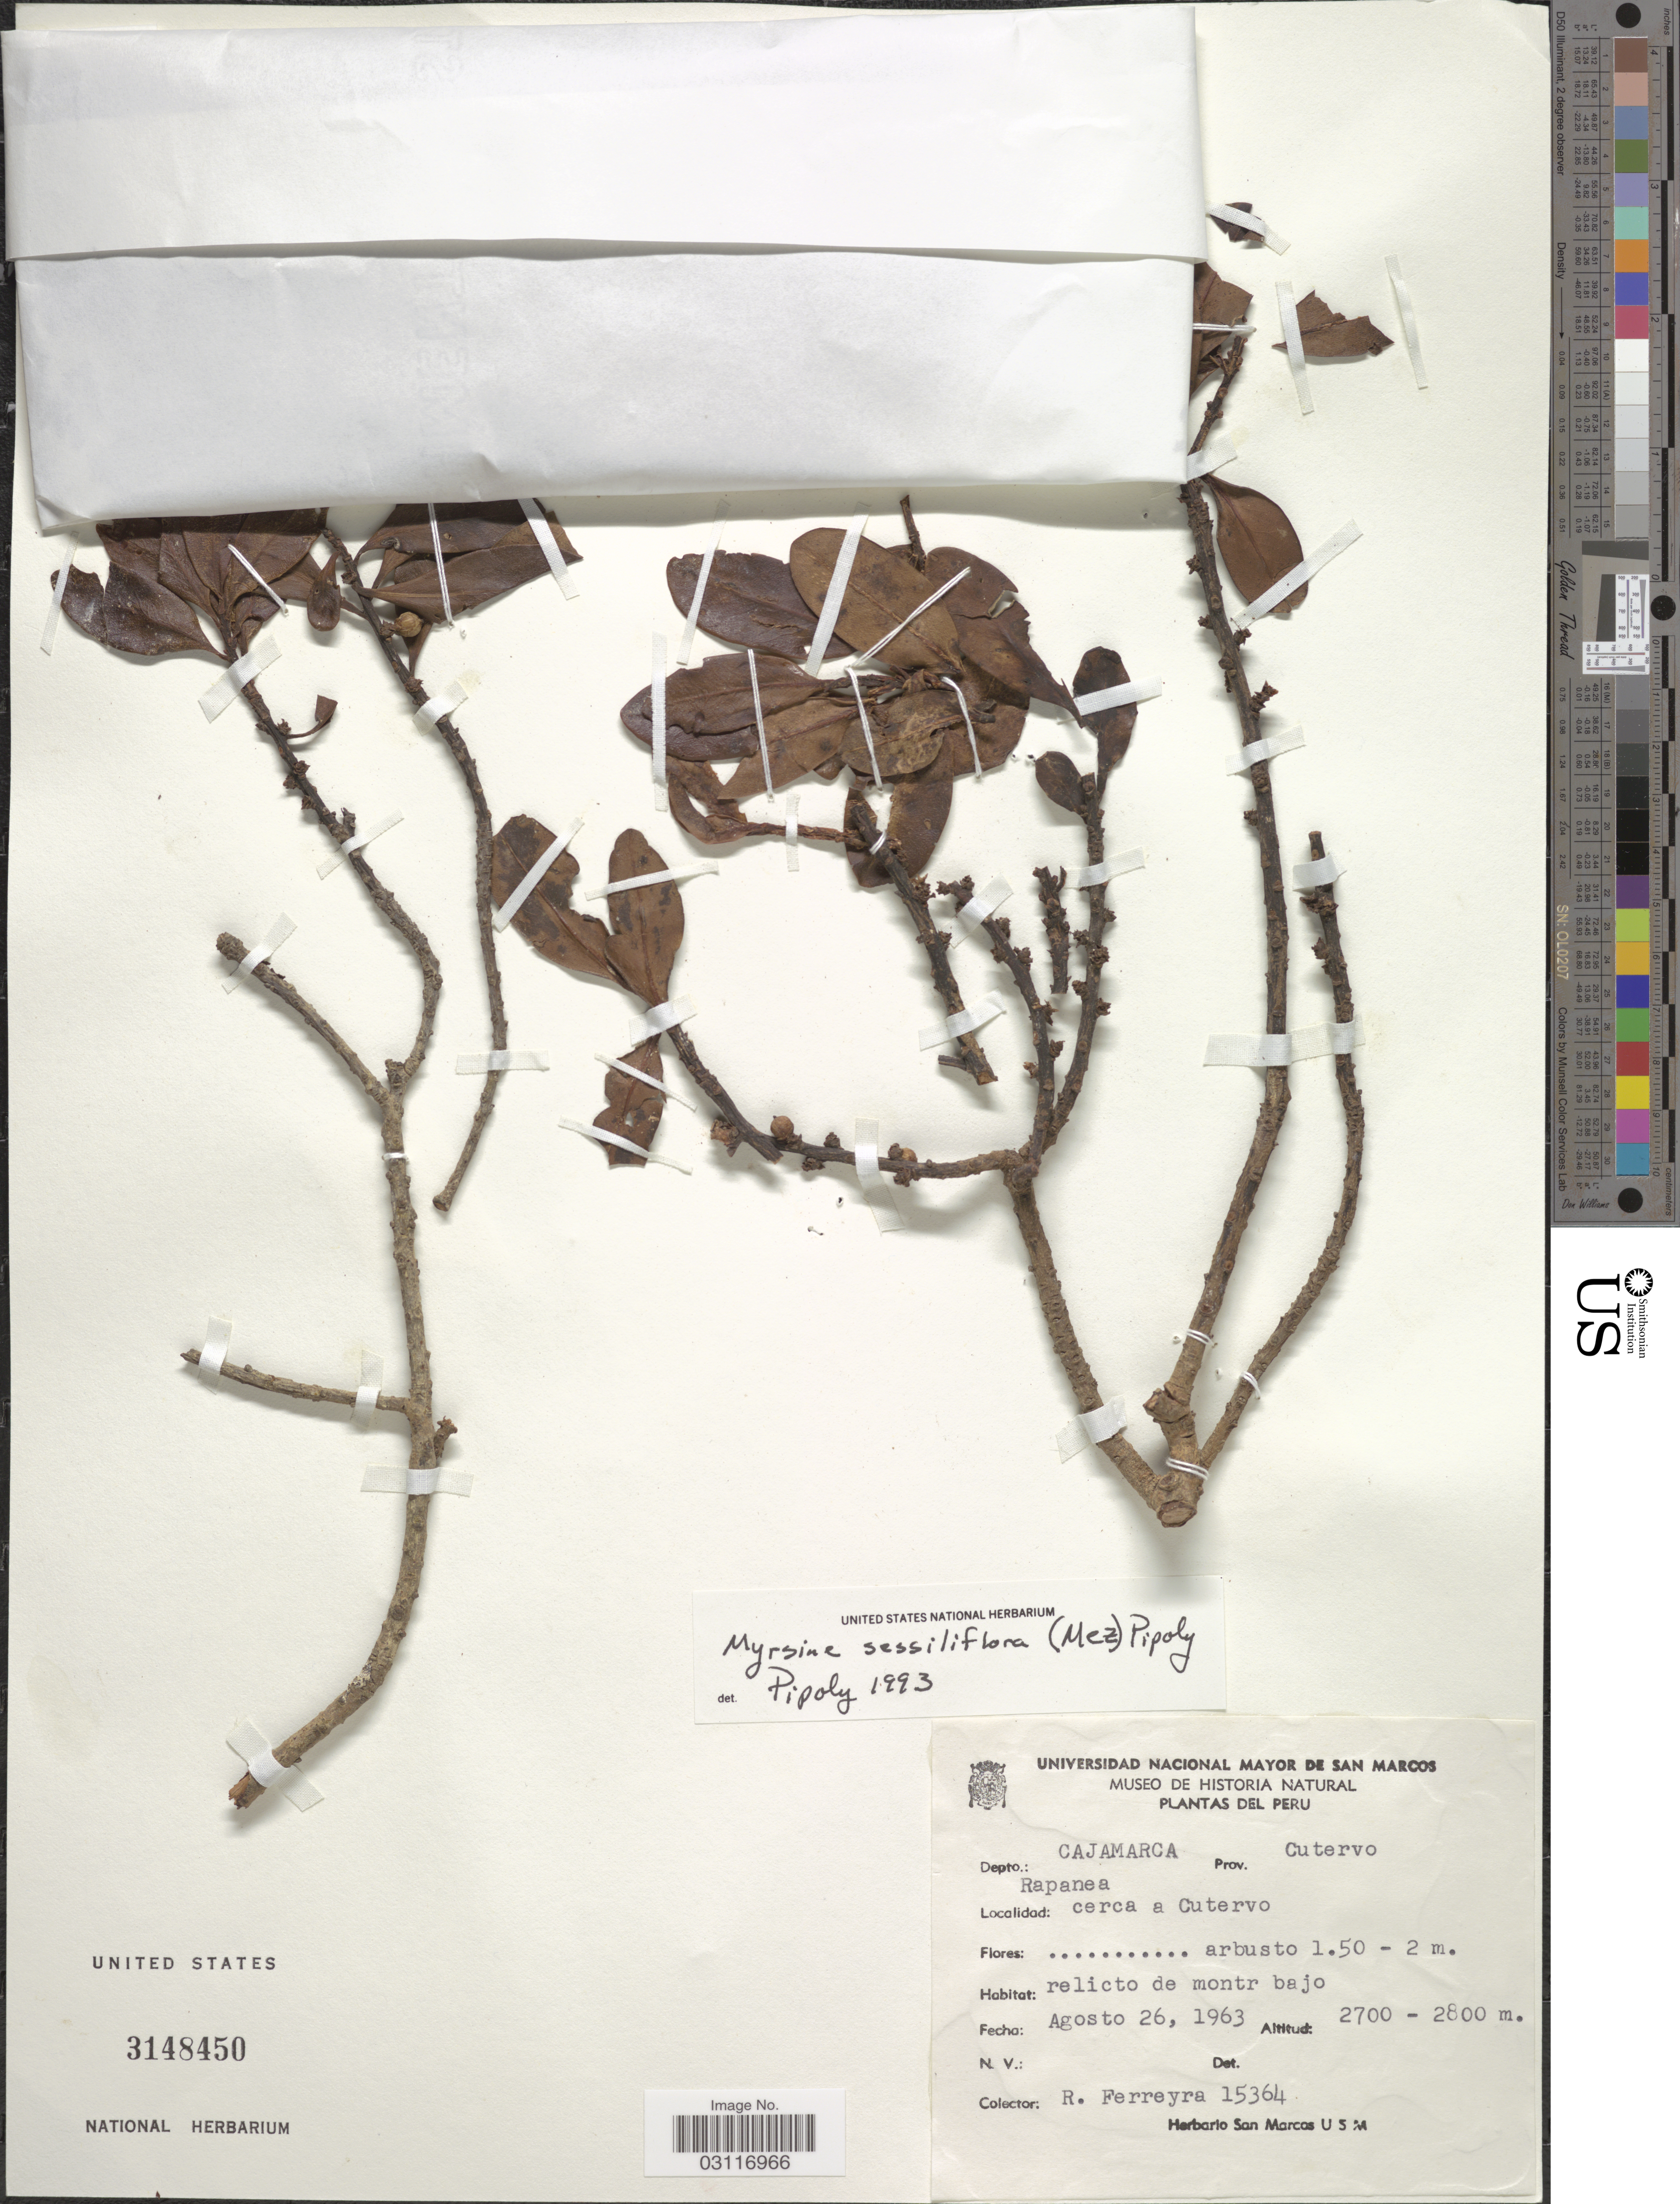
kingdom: Plantae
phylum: Tracheophyta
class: Magnoliopsida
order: Ericales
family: Primulaceae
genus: Myrsine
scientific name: Myrsine sessiliflora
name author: (Mez) Pipoly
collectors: R. A. Ferreyra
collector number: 15364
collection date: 1963-08-26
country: Peru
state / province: Cajamarca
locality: Depto.: Cajamarca, Prov. Cutervo. Rapanea cerca a Cutervo.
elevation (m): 2700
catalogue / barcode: US 3148450